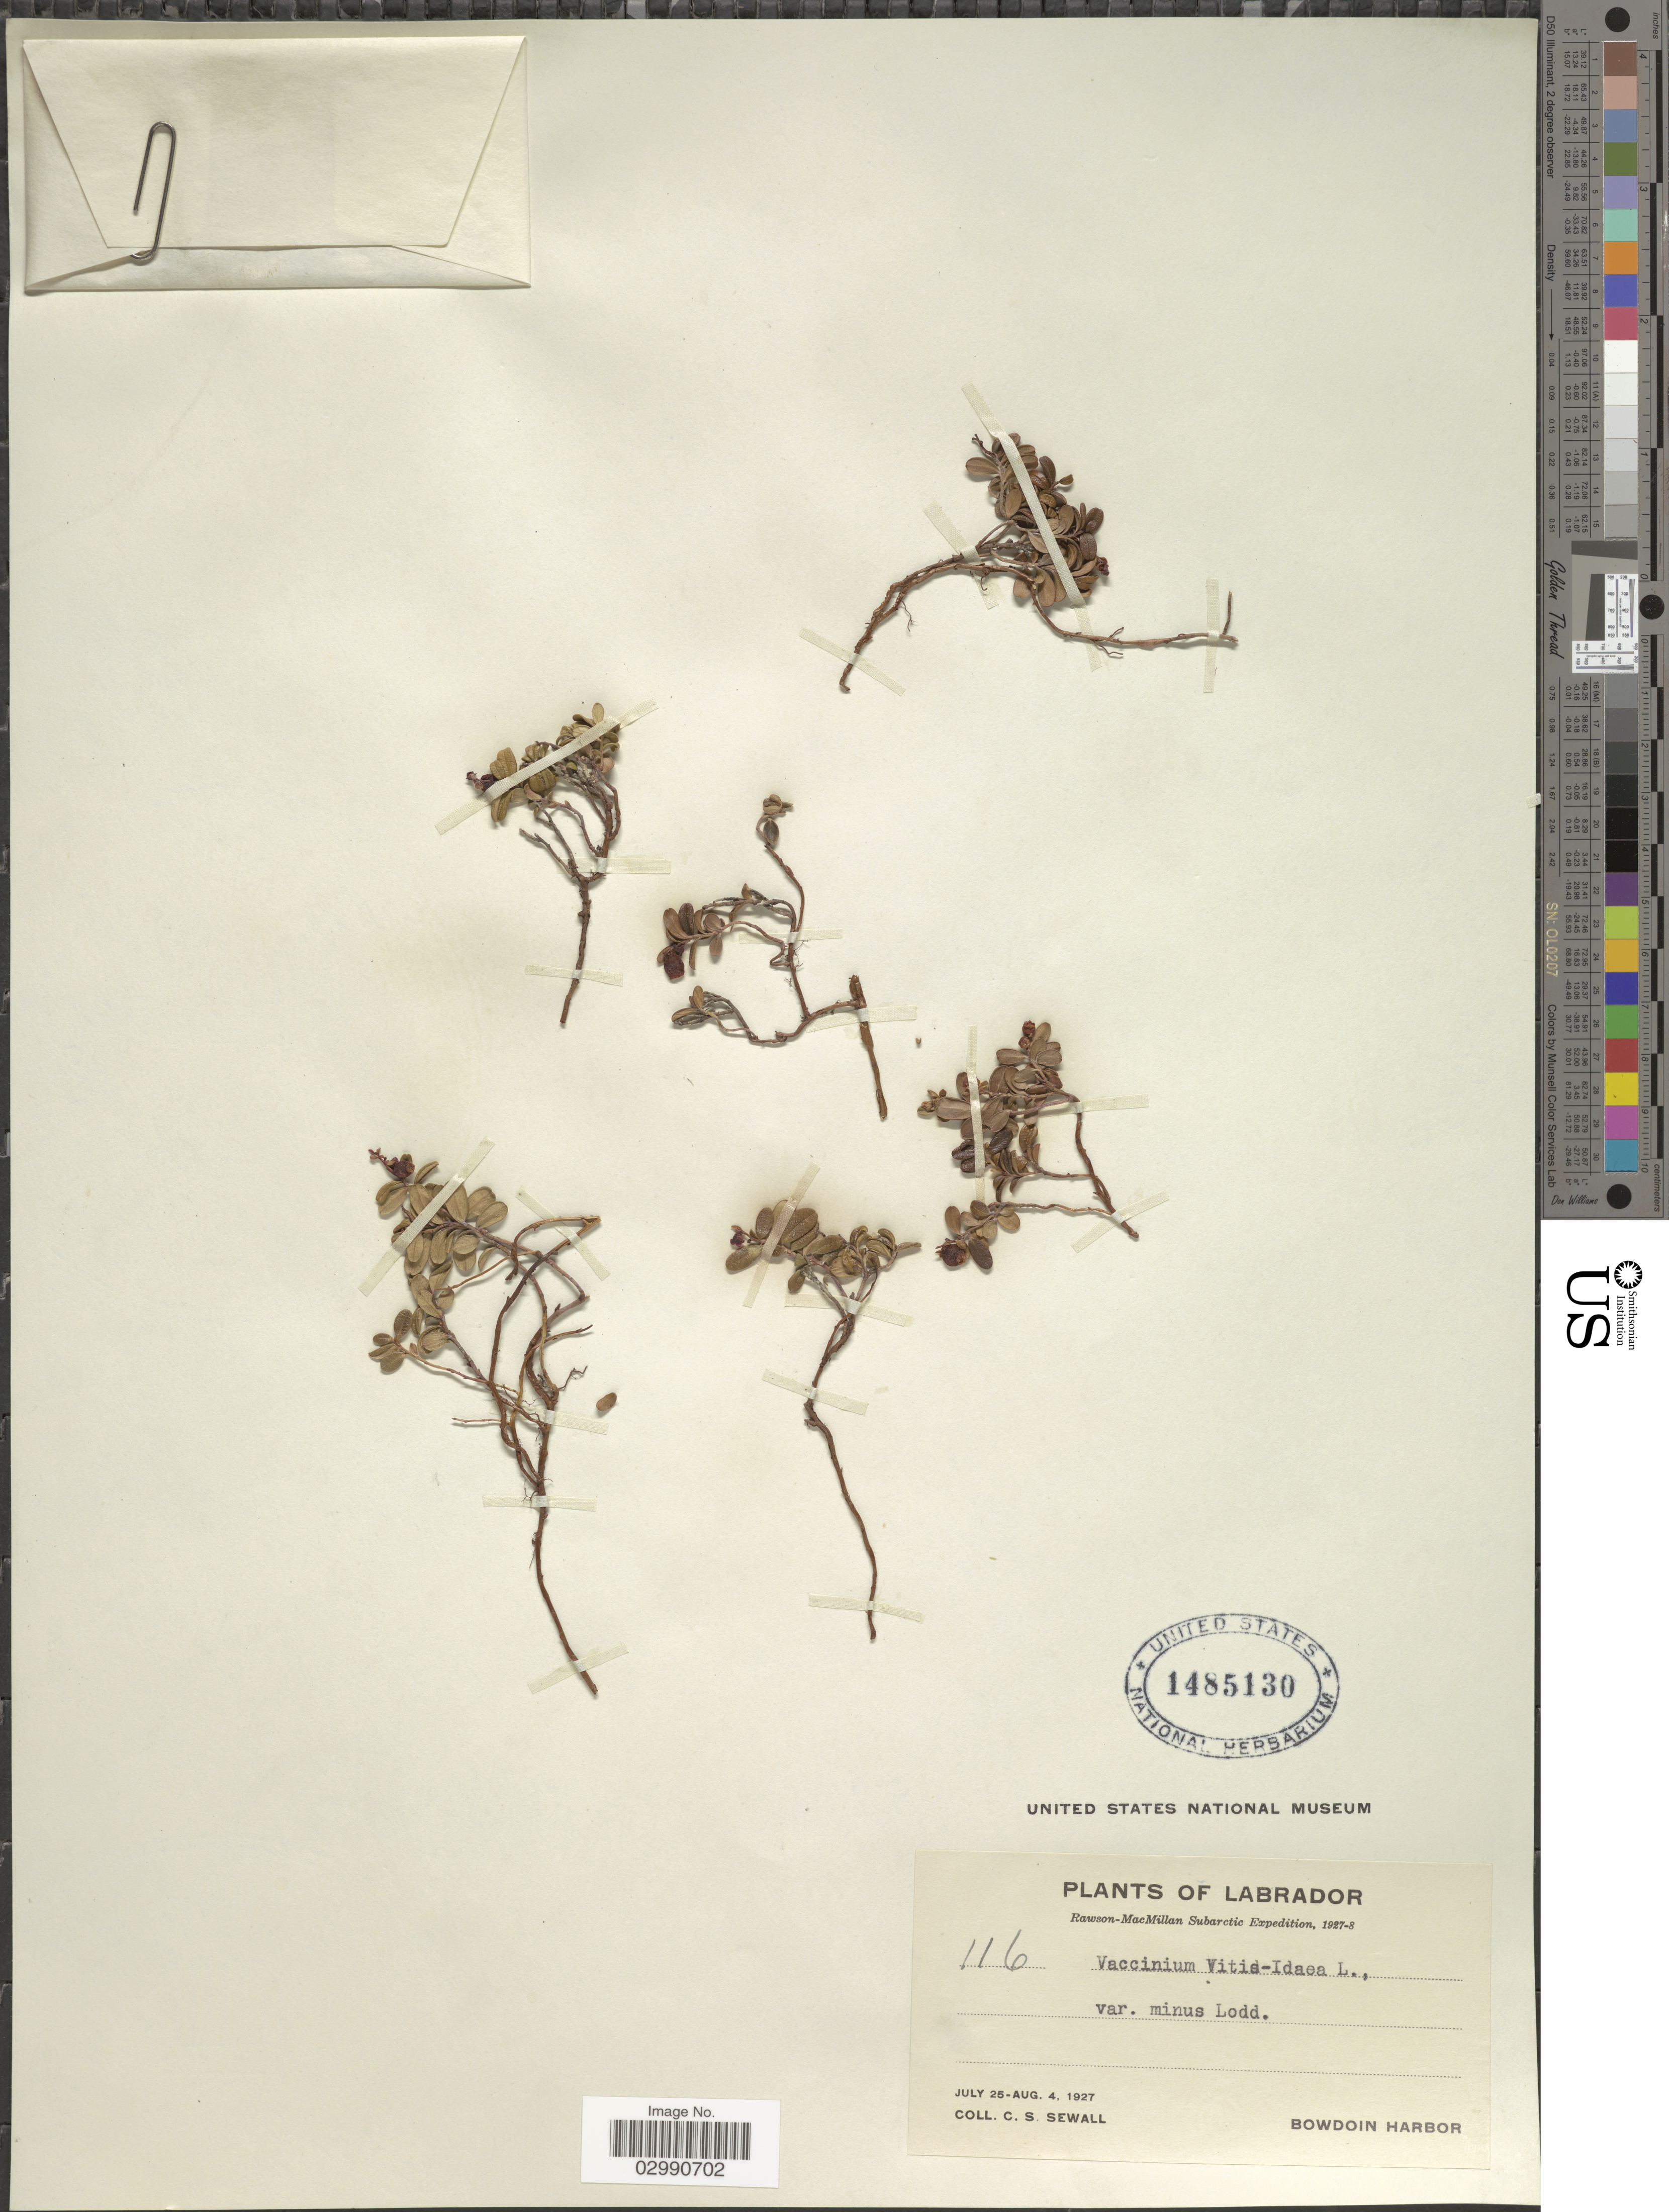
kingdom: Plantae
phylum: Tracheophyta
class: Magnoliopsida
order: Ericales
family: Ericaceae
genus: Vaccinium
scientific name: Vaccinium vitis-idaea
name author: L.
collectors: C. Sewall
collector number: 116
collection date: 1927-07-25/1927-08-04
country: Canada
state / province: Newfoundland and Labrador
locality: Labrador, Rawson-MacMillan Subarctic, Bowdoin Harbor.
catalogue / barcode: US 1485130